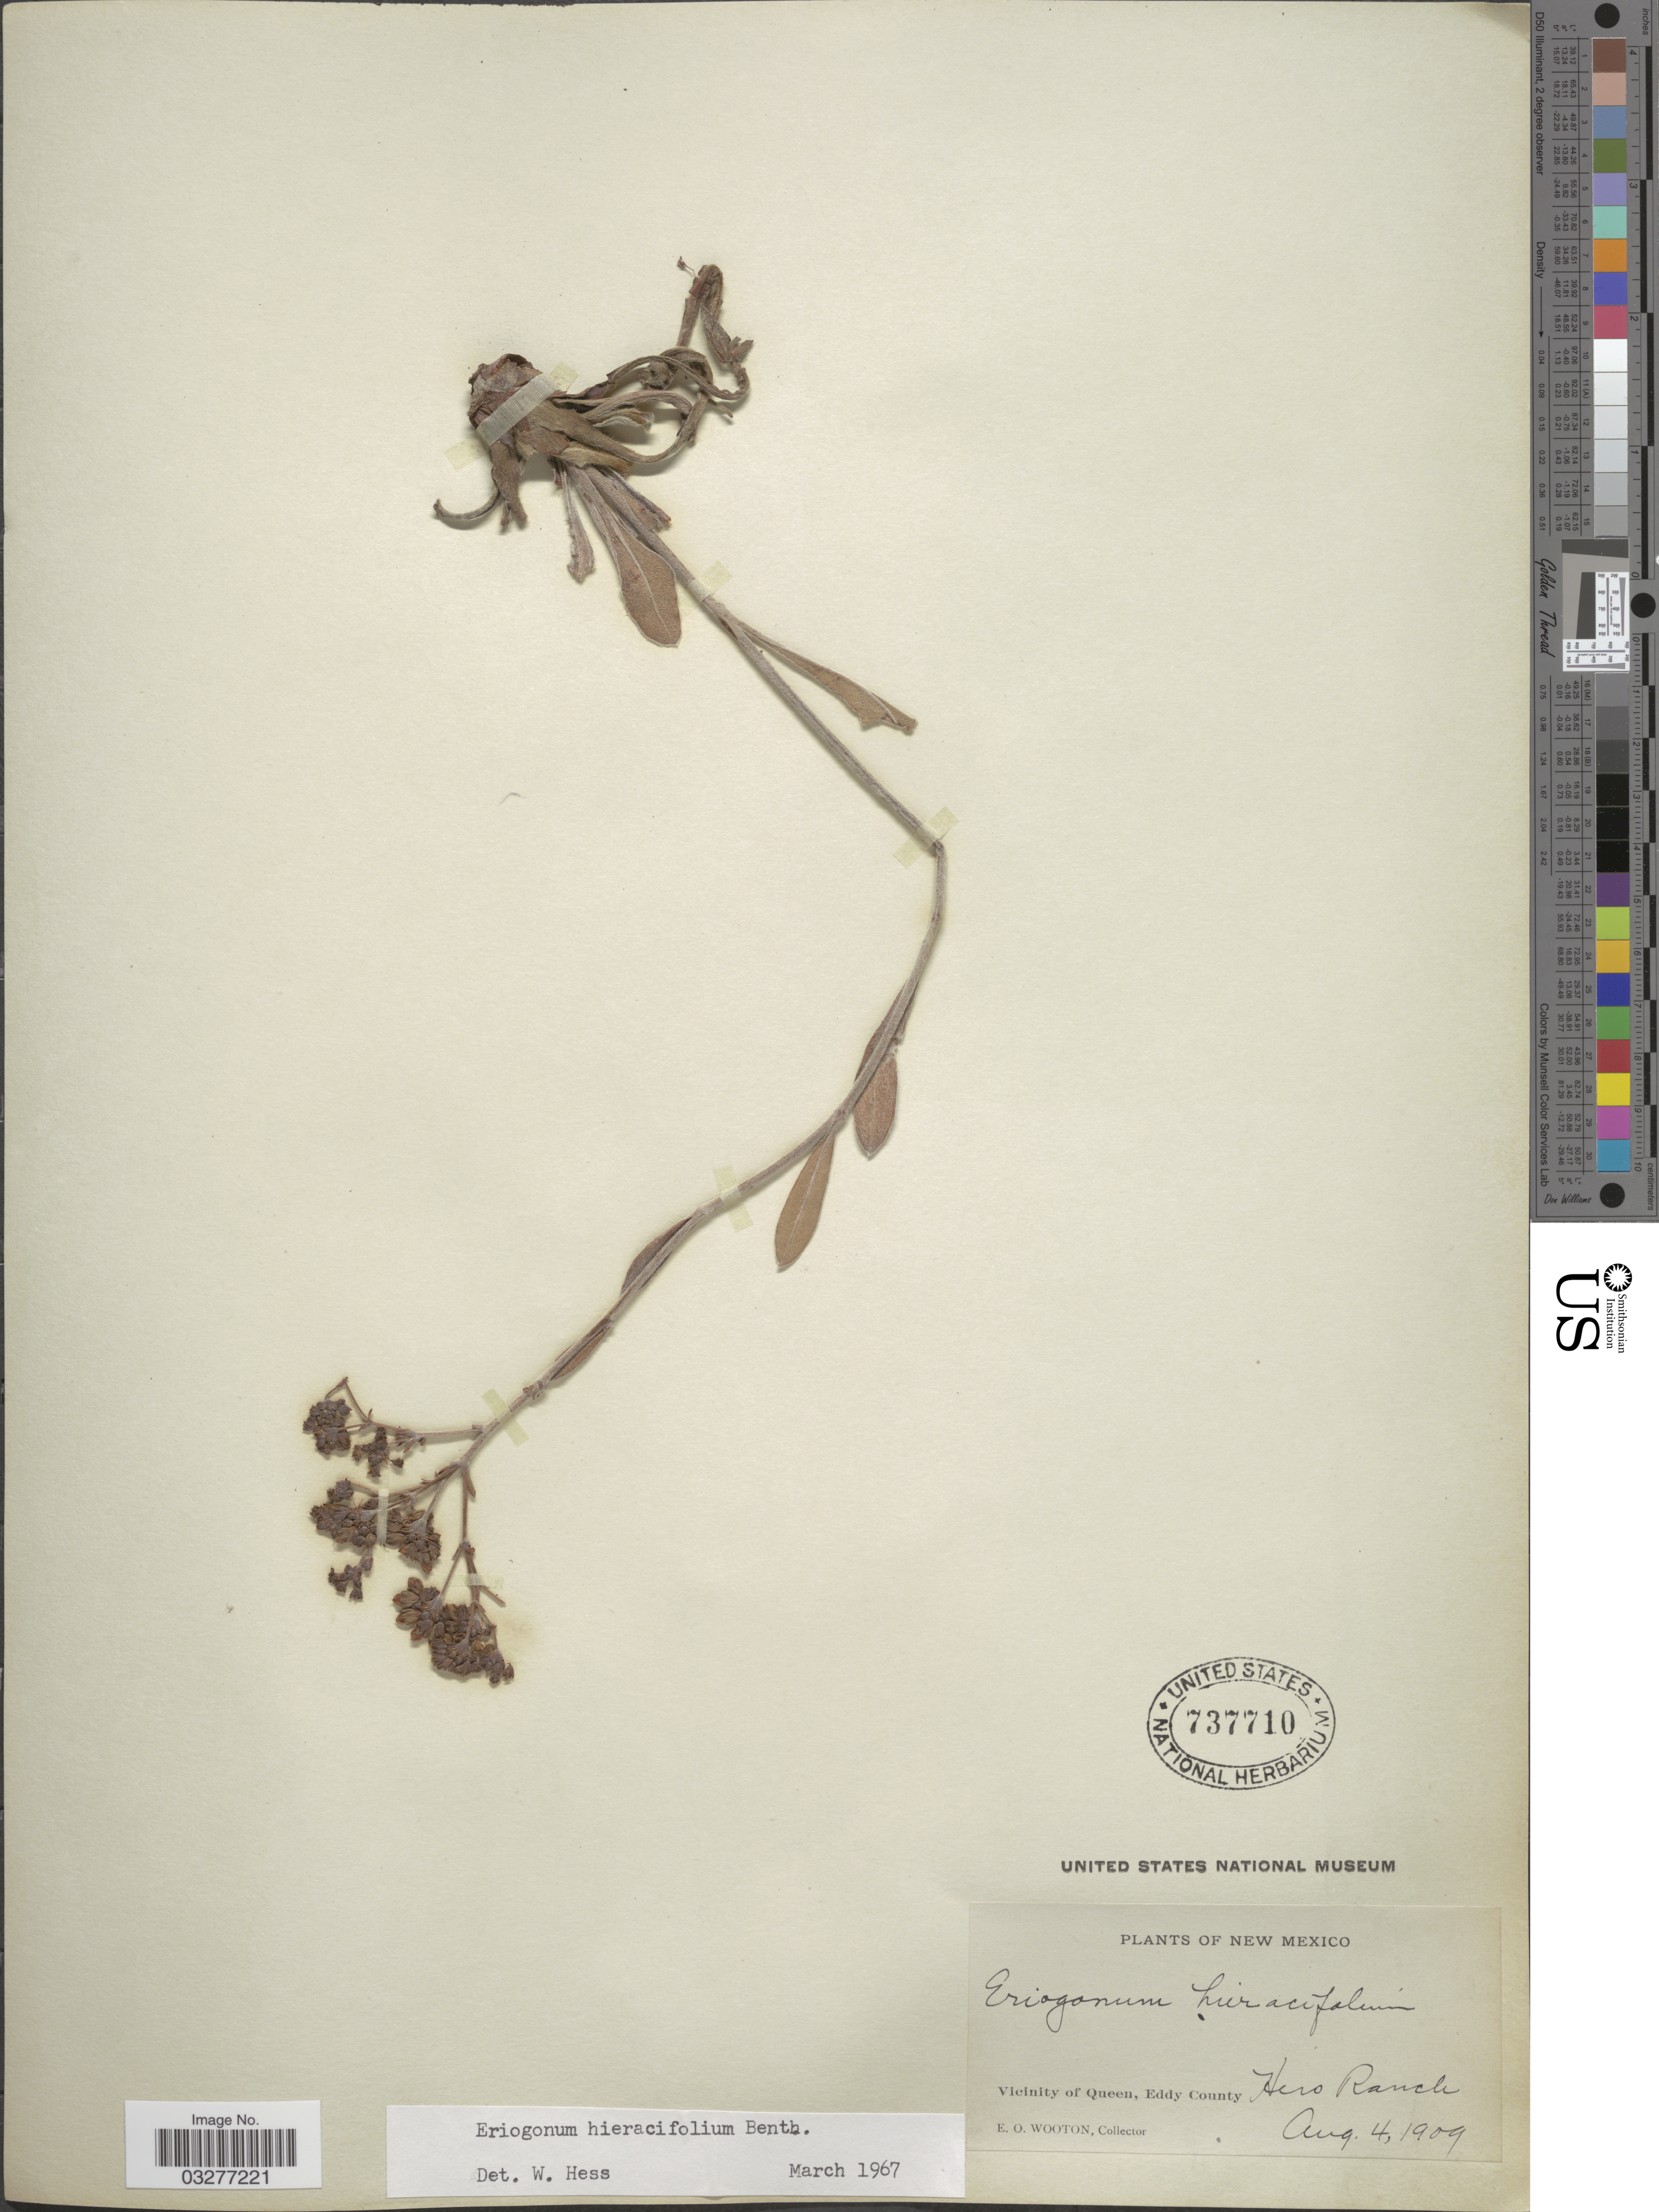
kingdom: Plantae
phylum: Tracheophyta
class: Magnoliopsida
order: Caryophyllales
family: Polygonaceae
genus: Eriogonum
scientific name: Eriogonum hieraciifolium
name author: Benth. in DC.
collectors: E. O. Wooton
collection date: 1909-08-04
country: United States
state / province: New Mexico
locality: Vicinity of Queen, Eddy County. Hero Ranch.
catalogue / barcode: US 737710